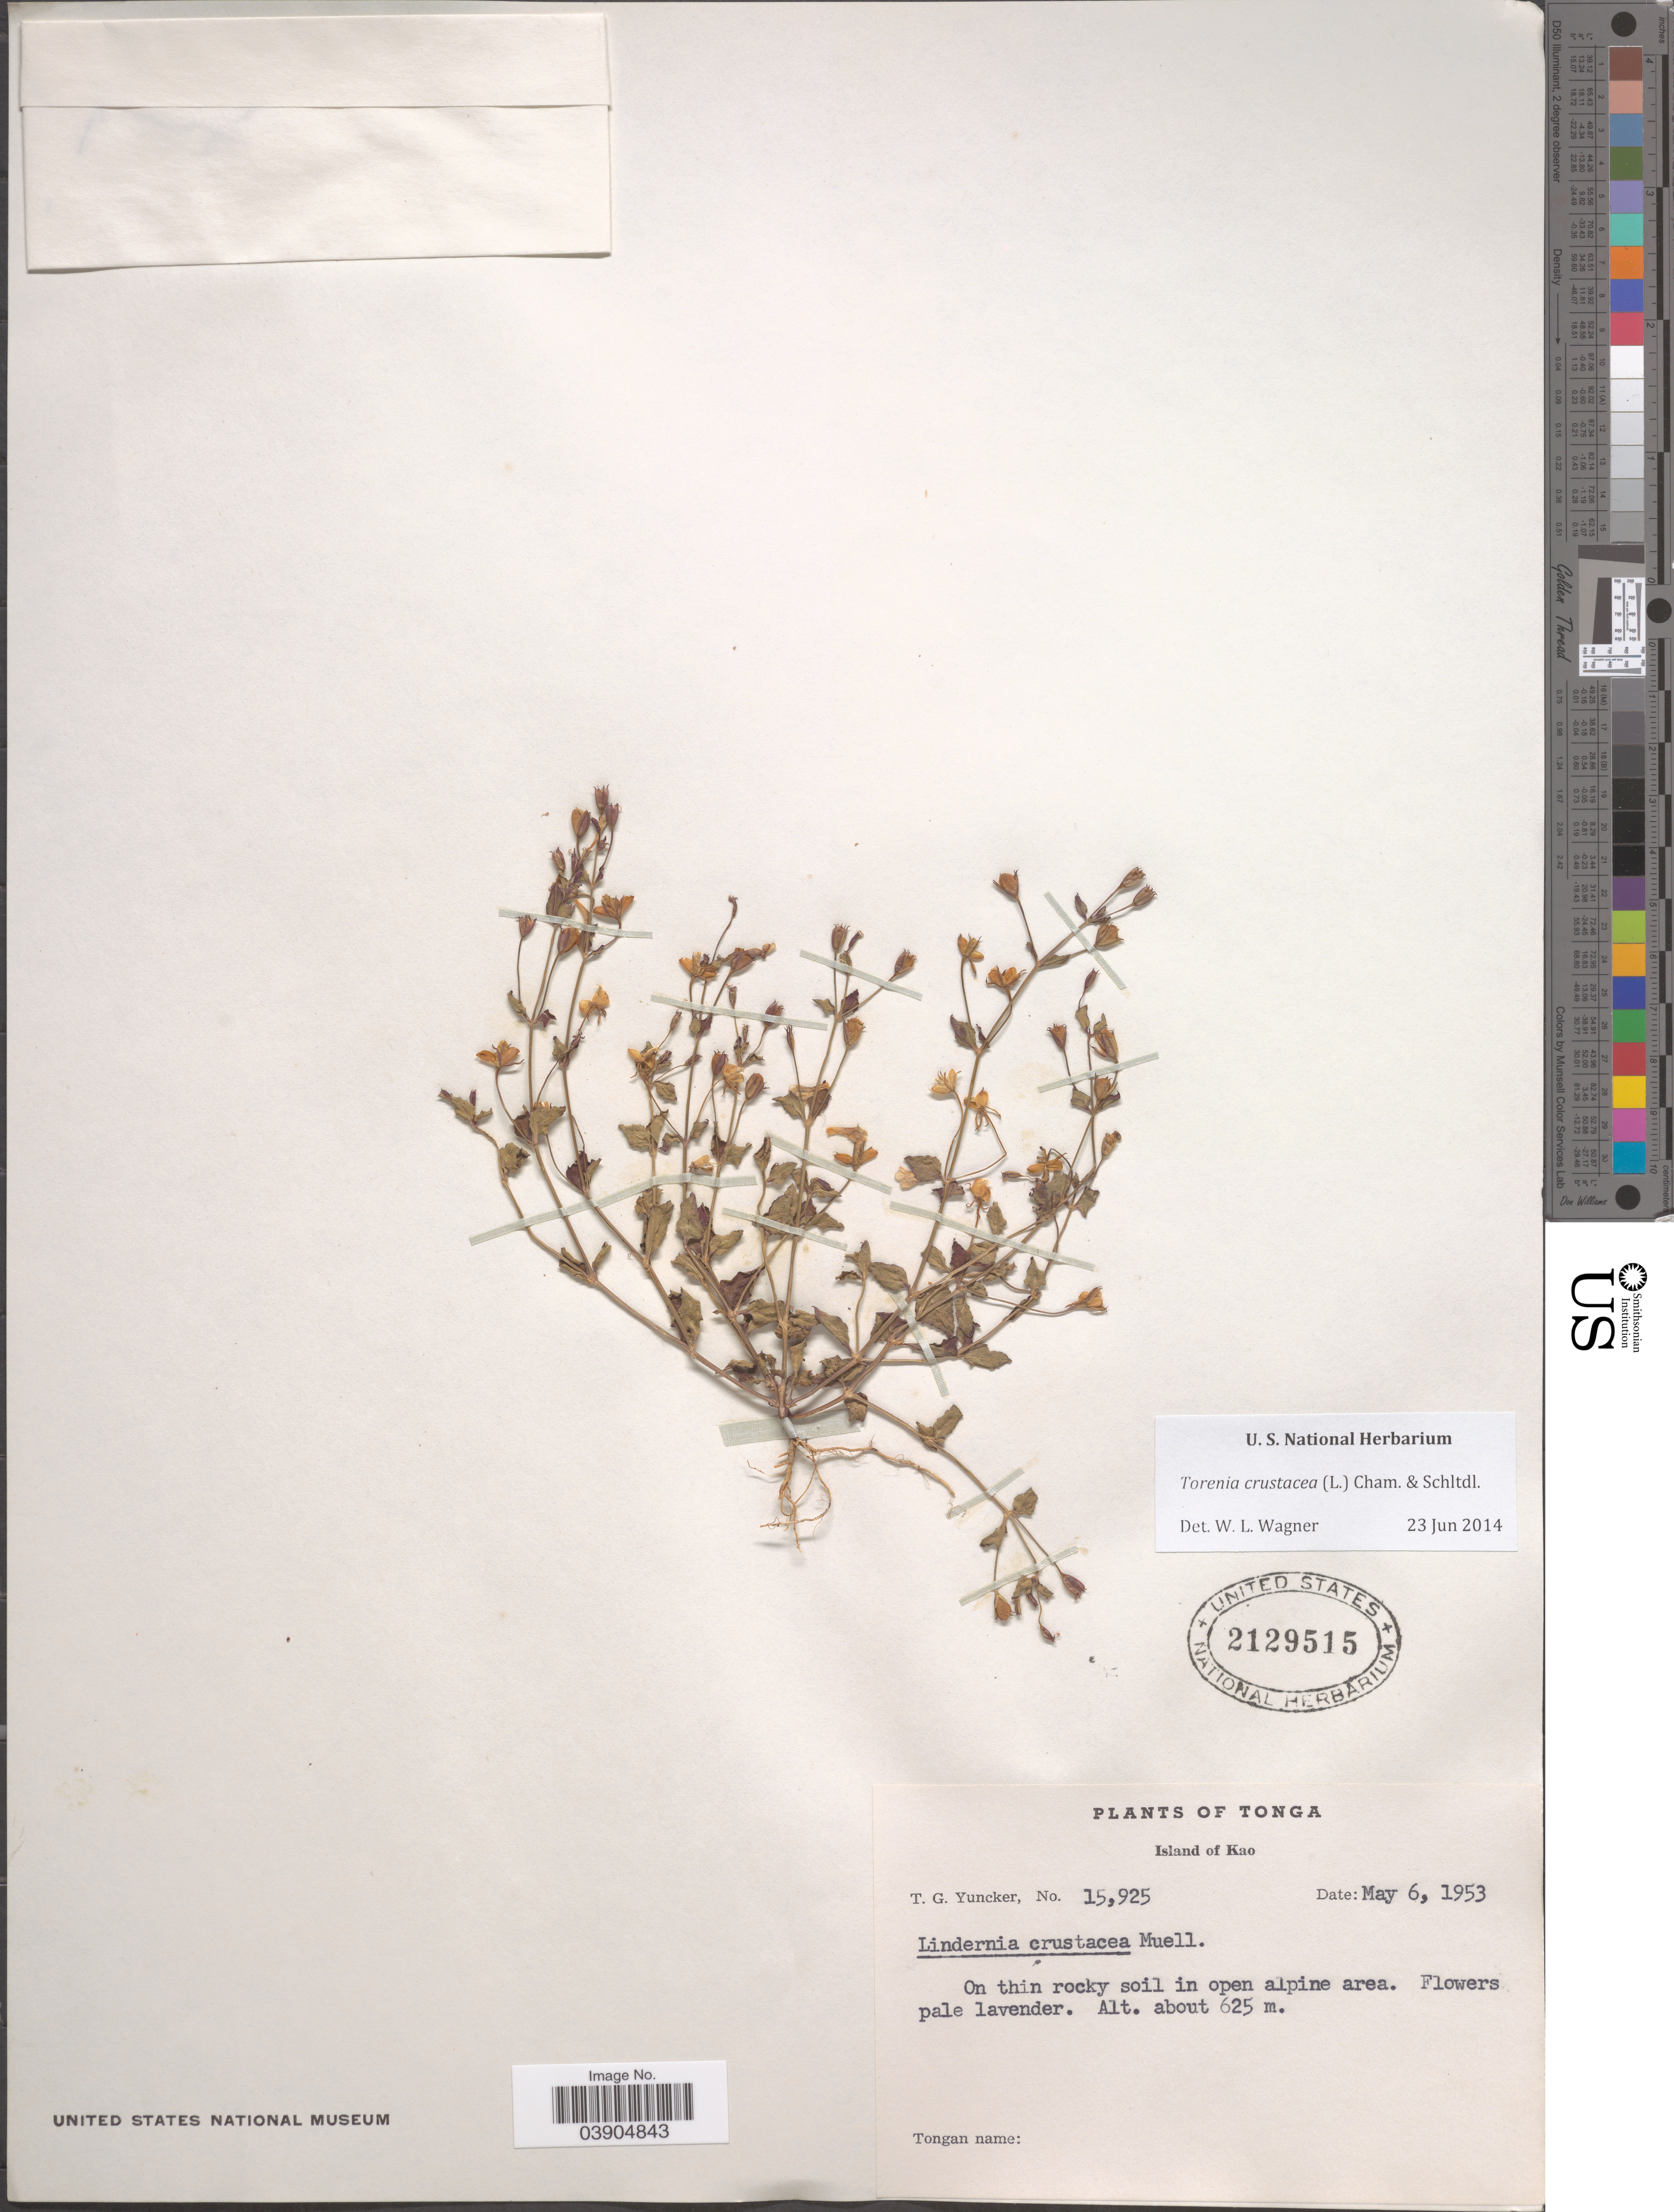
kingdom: Plantae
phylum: Tracheophyta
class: Magnoliopsida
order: Lamiales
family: Linderniaceae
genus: Lindernia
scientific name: Lindernia crustacea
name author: (L.) F. Muell.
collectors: T. G. Yuncker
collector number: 15925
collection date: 1953-05-06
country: Tonga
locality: Island of Kao.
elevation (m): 625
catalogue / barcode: US 2129515